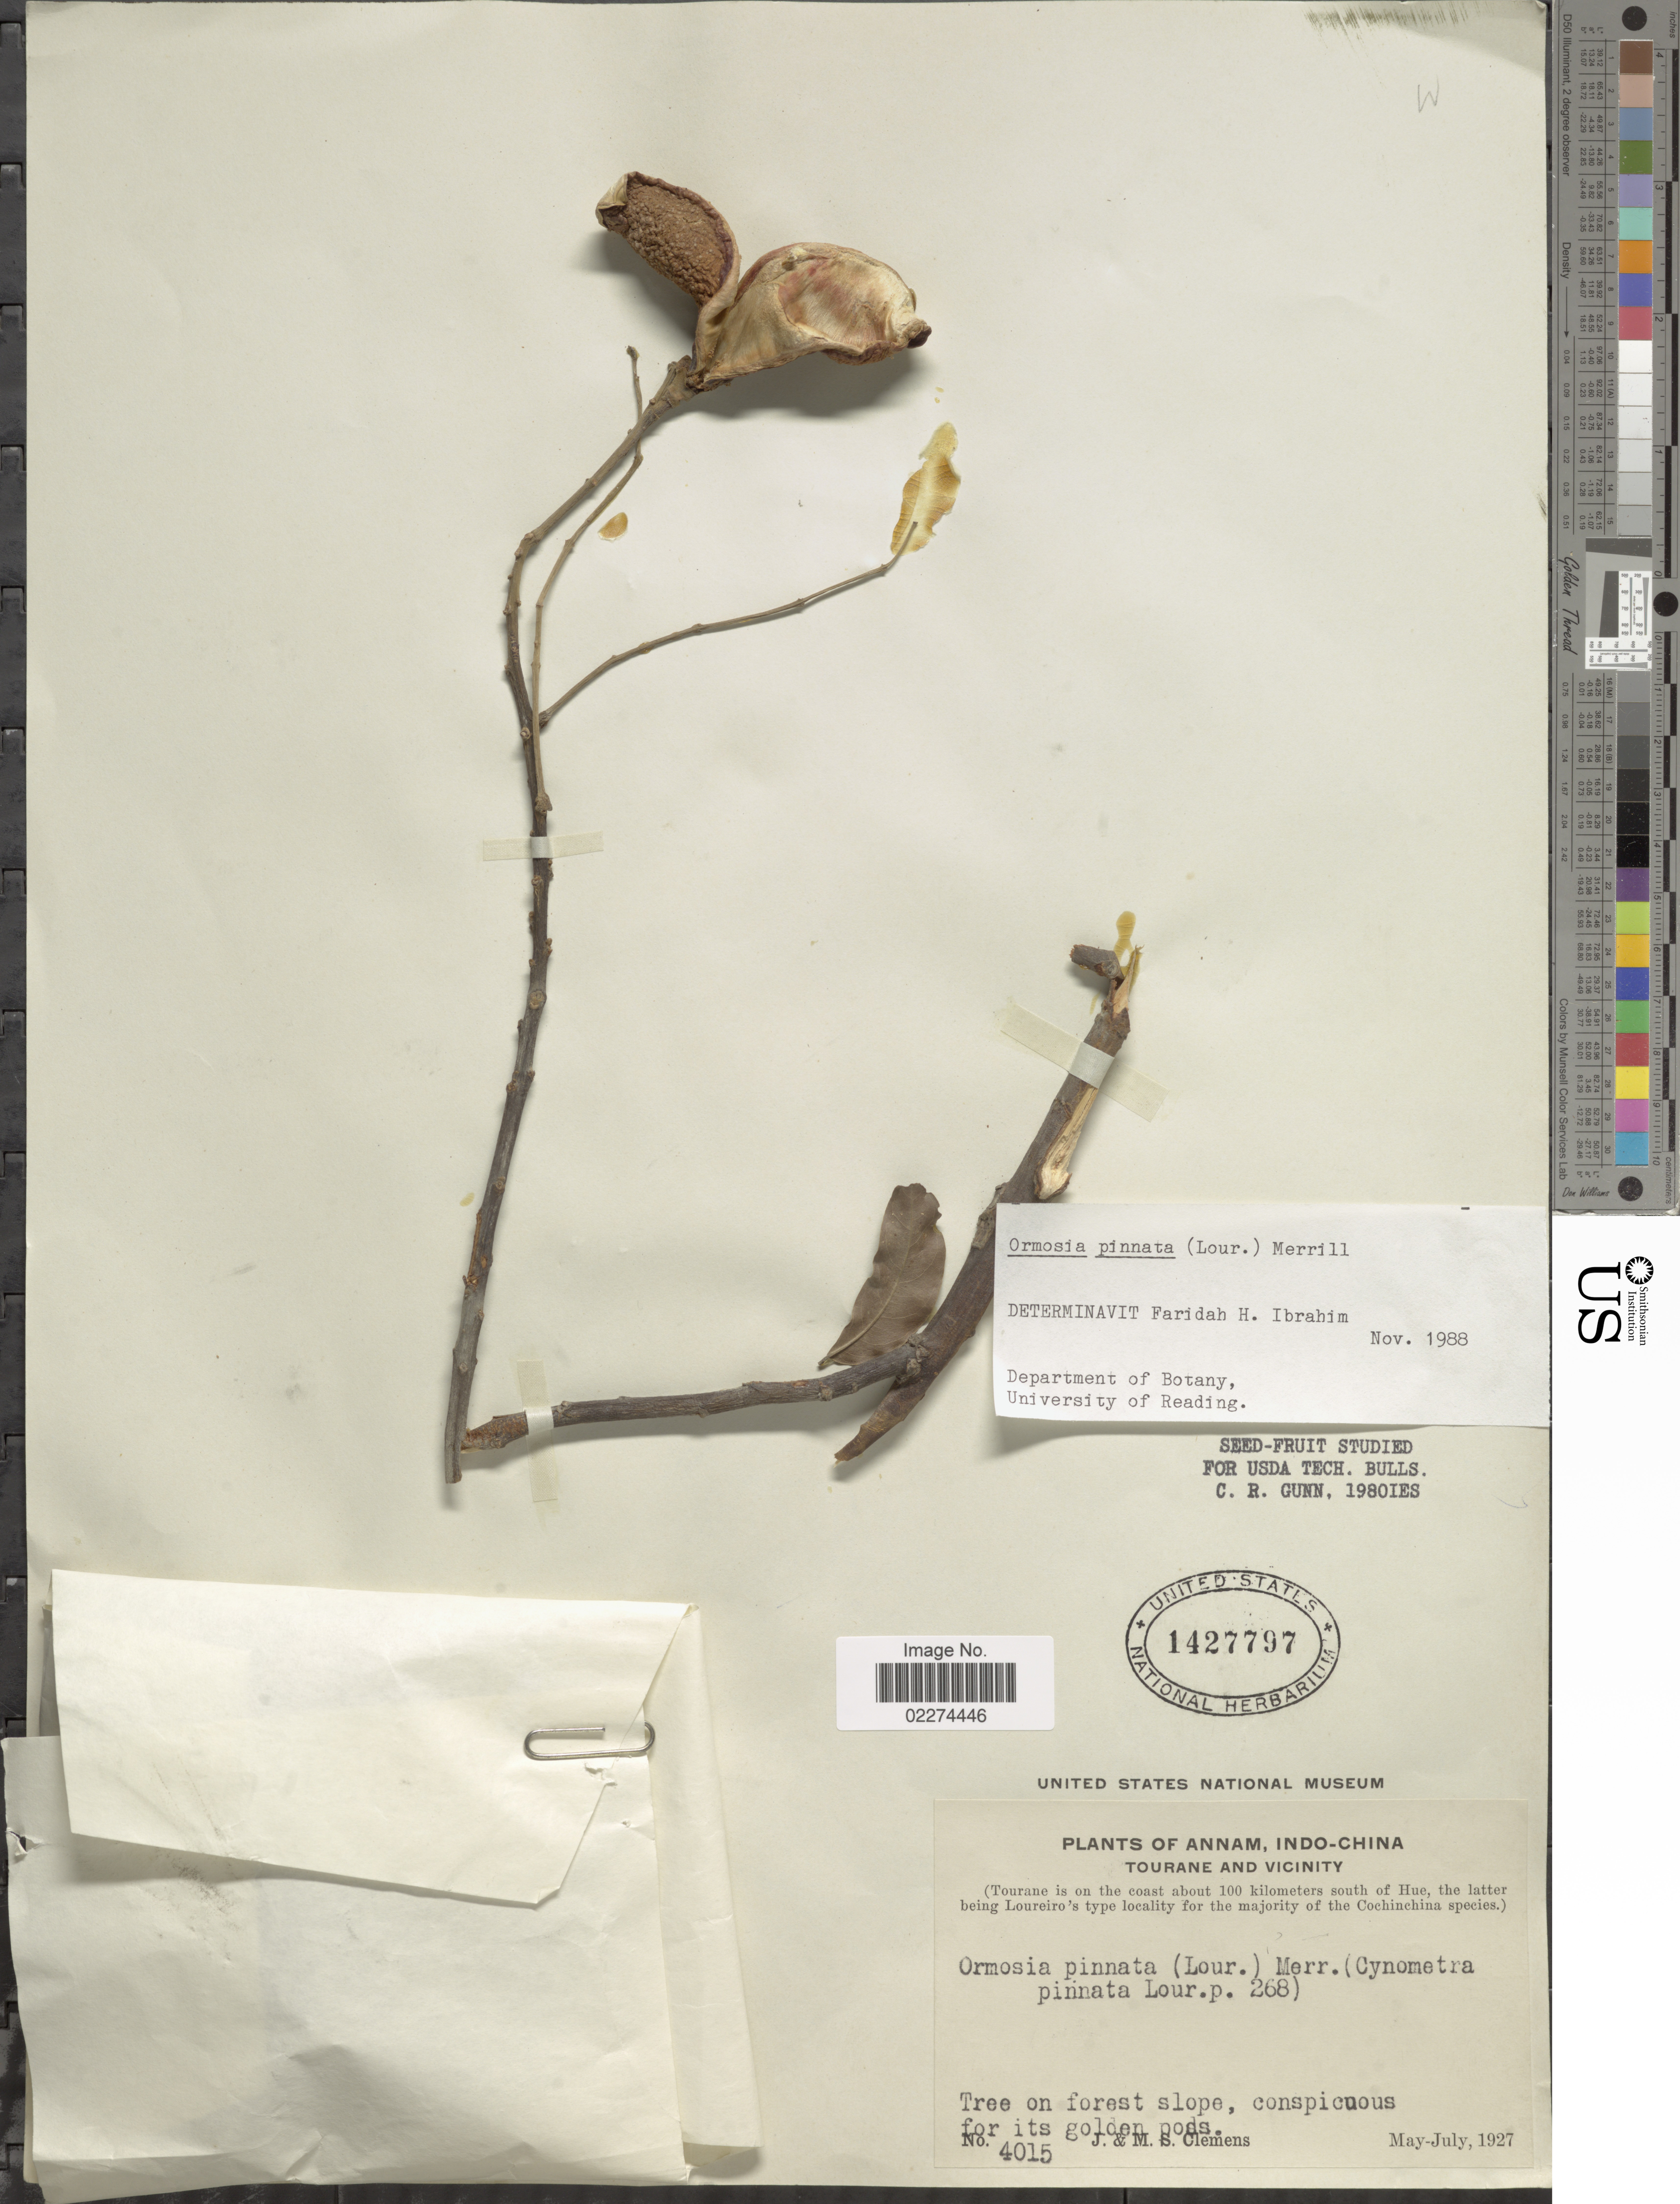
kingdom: Plantae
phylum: Tracheophyta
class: Magnoliopsida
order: Fabales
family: Fabaceae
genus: Ormosia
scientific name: Ormosia pinnata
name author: (Lour.) Merr.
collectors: J. Clemens & M. S. Clemens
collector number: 4015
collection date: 1927-05/1927-07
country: Vietnam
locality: Annam, Indo-China, Tourane and Vicinity, (Tourane is on the coast about 100 kilometers south of Hue, the latter being Loureiro' s type locality for the majority of the Cochinchina species)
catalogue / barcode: US 1427797